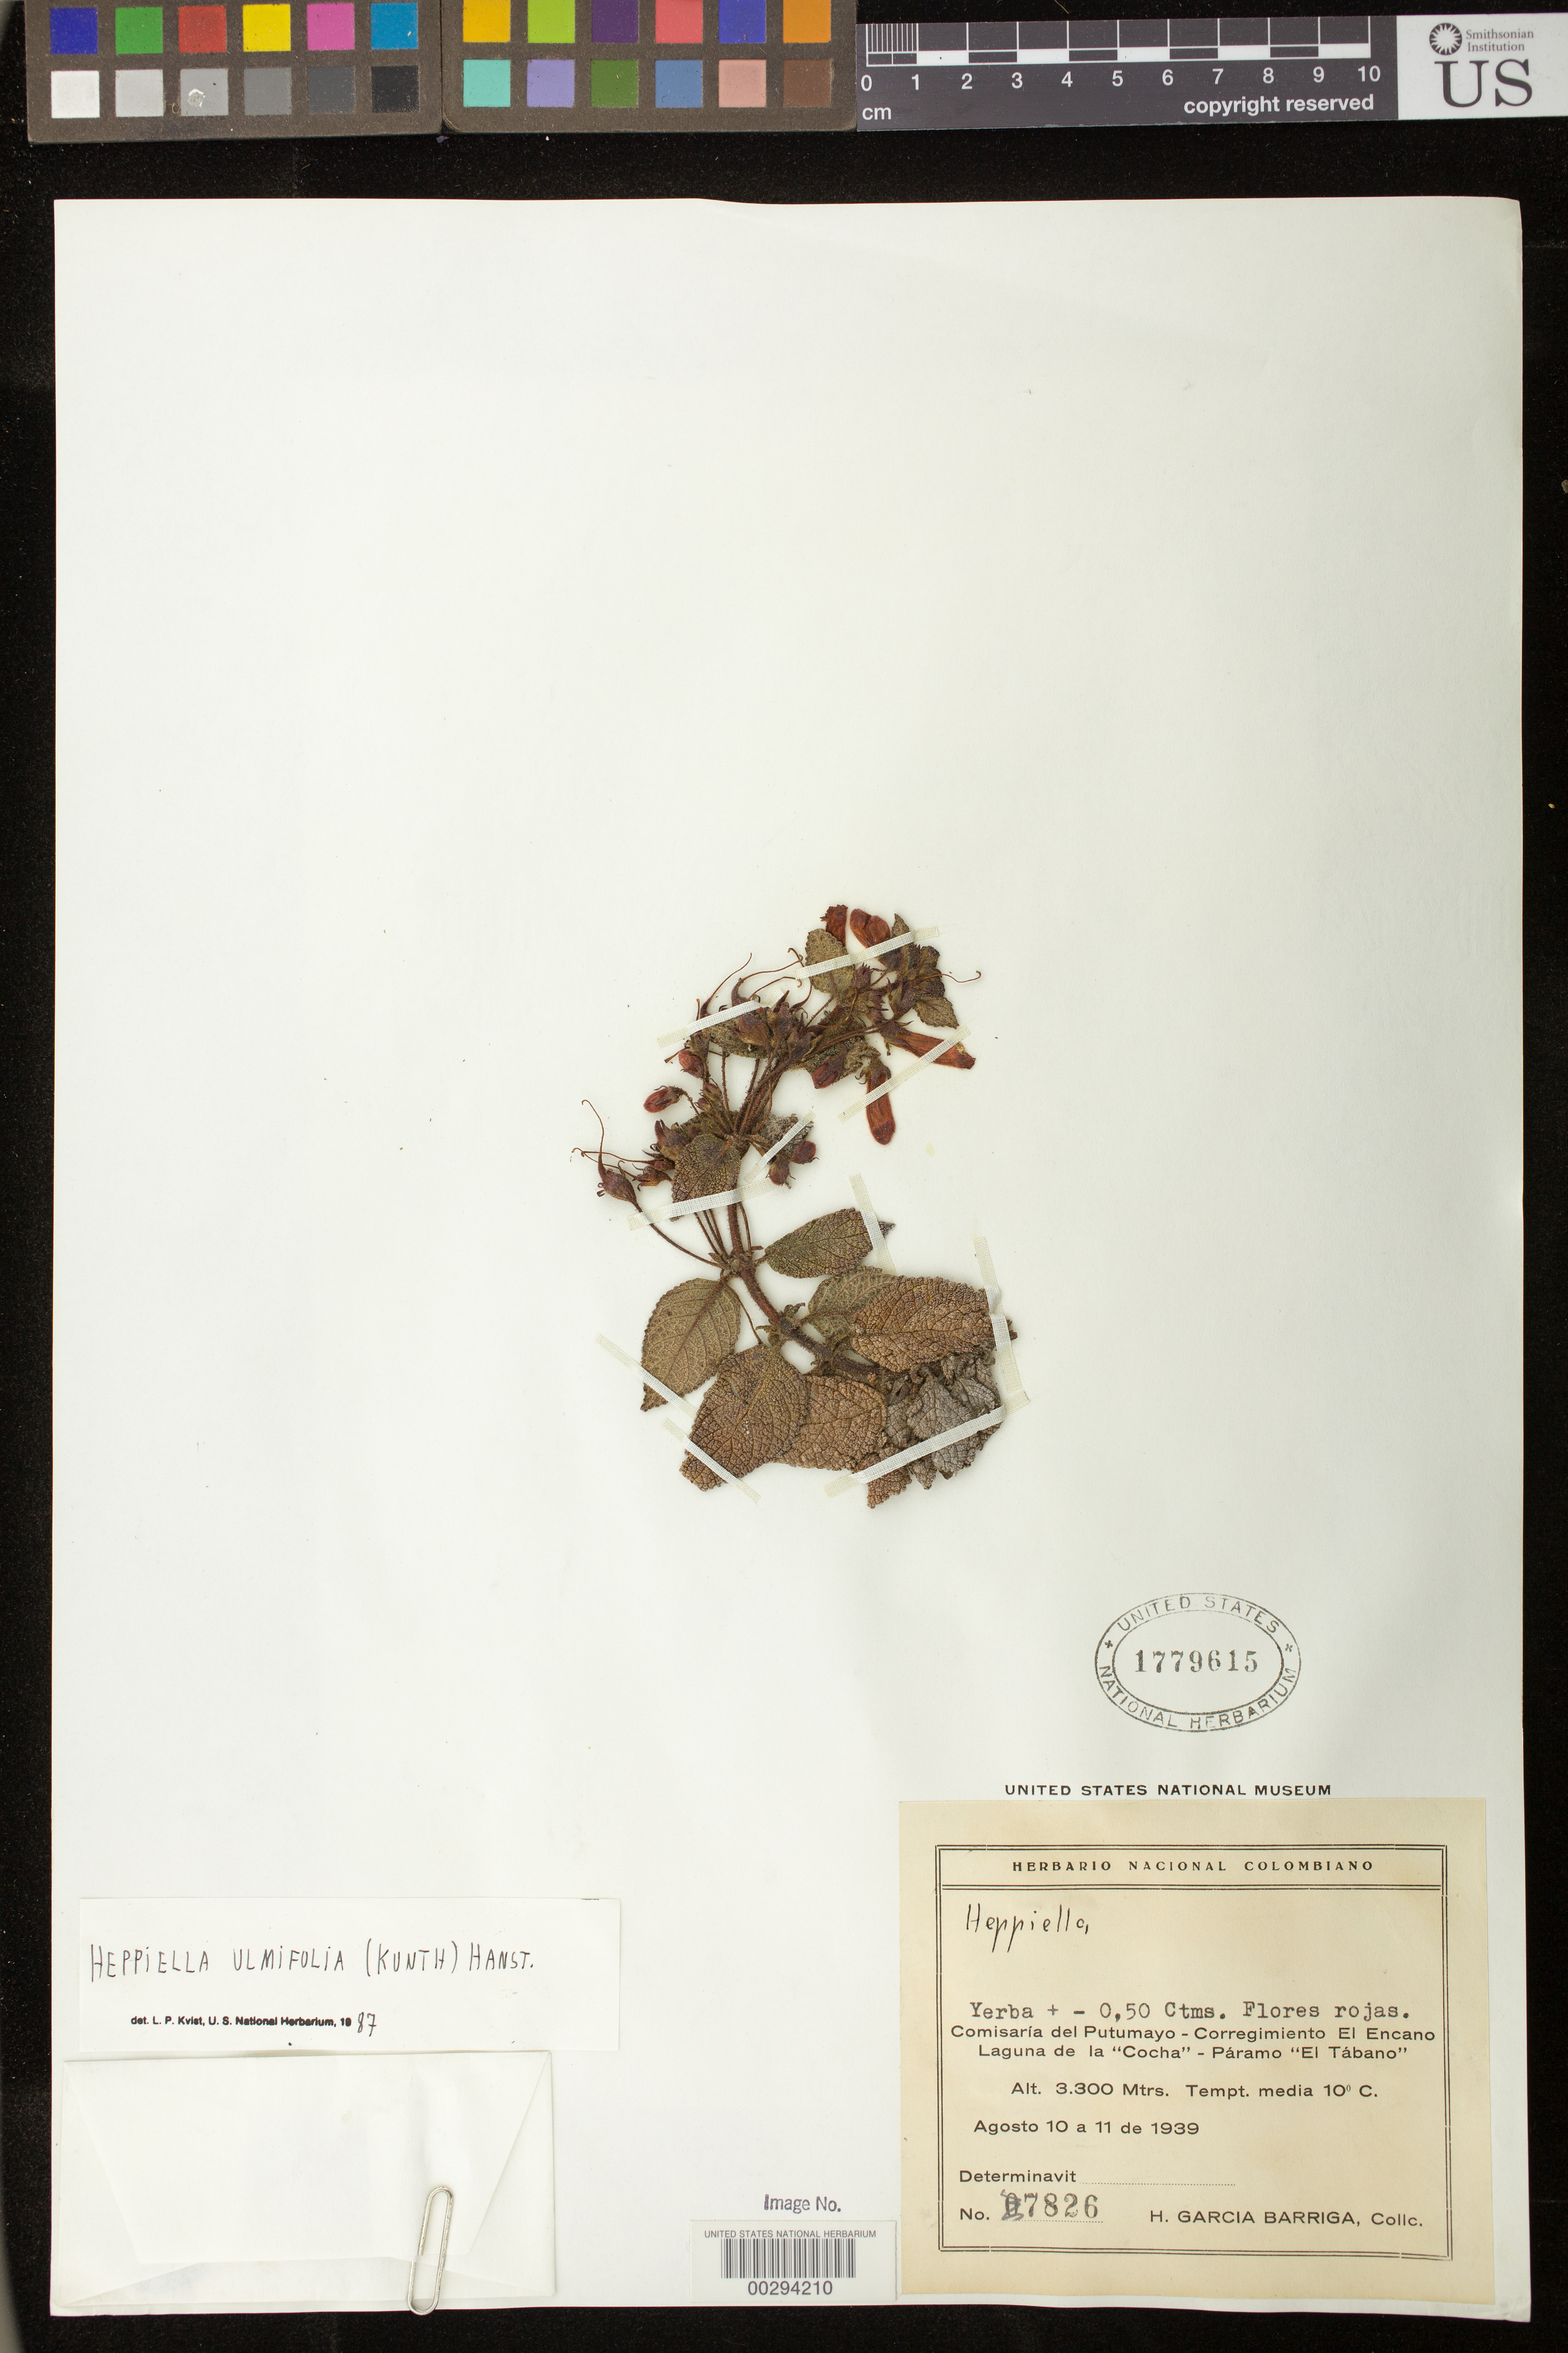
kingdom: Plantae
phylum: Tracheophyta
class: Magnoliopsida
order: Lamiales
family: Gesneriaceae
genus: Heppiella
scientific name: Heppiella ulmifolia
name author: (Kunth) Hanst.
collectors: H. García Barriga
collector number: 7826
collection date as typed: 10-11 Aug 1939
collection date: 1939-08-10/1939-08-11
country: Colombia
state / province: Putumayo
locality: Corregimiento El Encano, Laguna de la "Cocha", Páramo "El Tábano"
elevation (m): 3300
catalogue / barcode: US 1779615